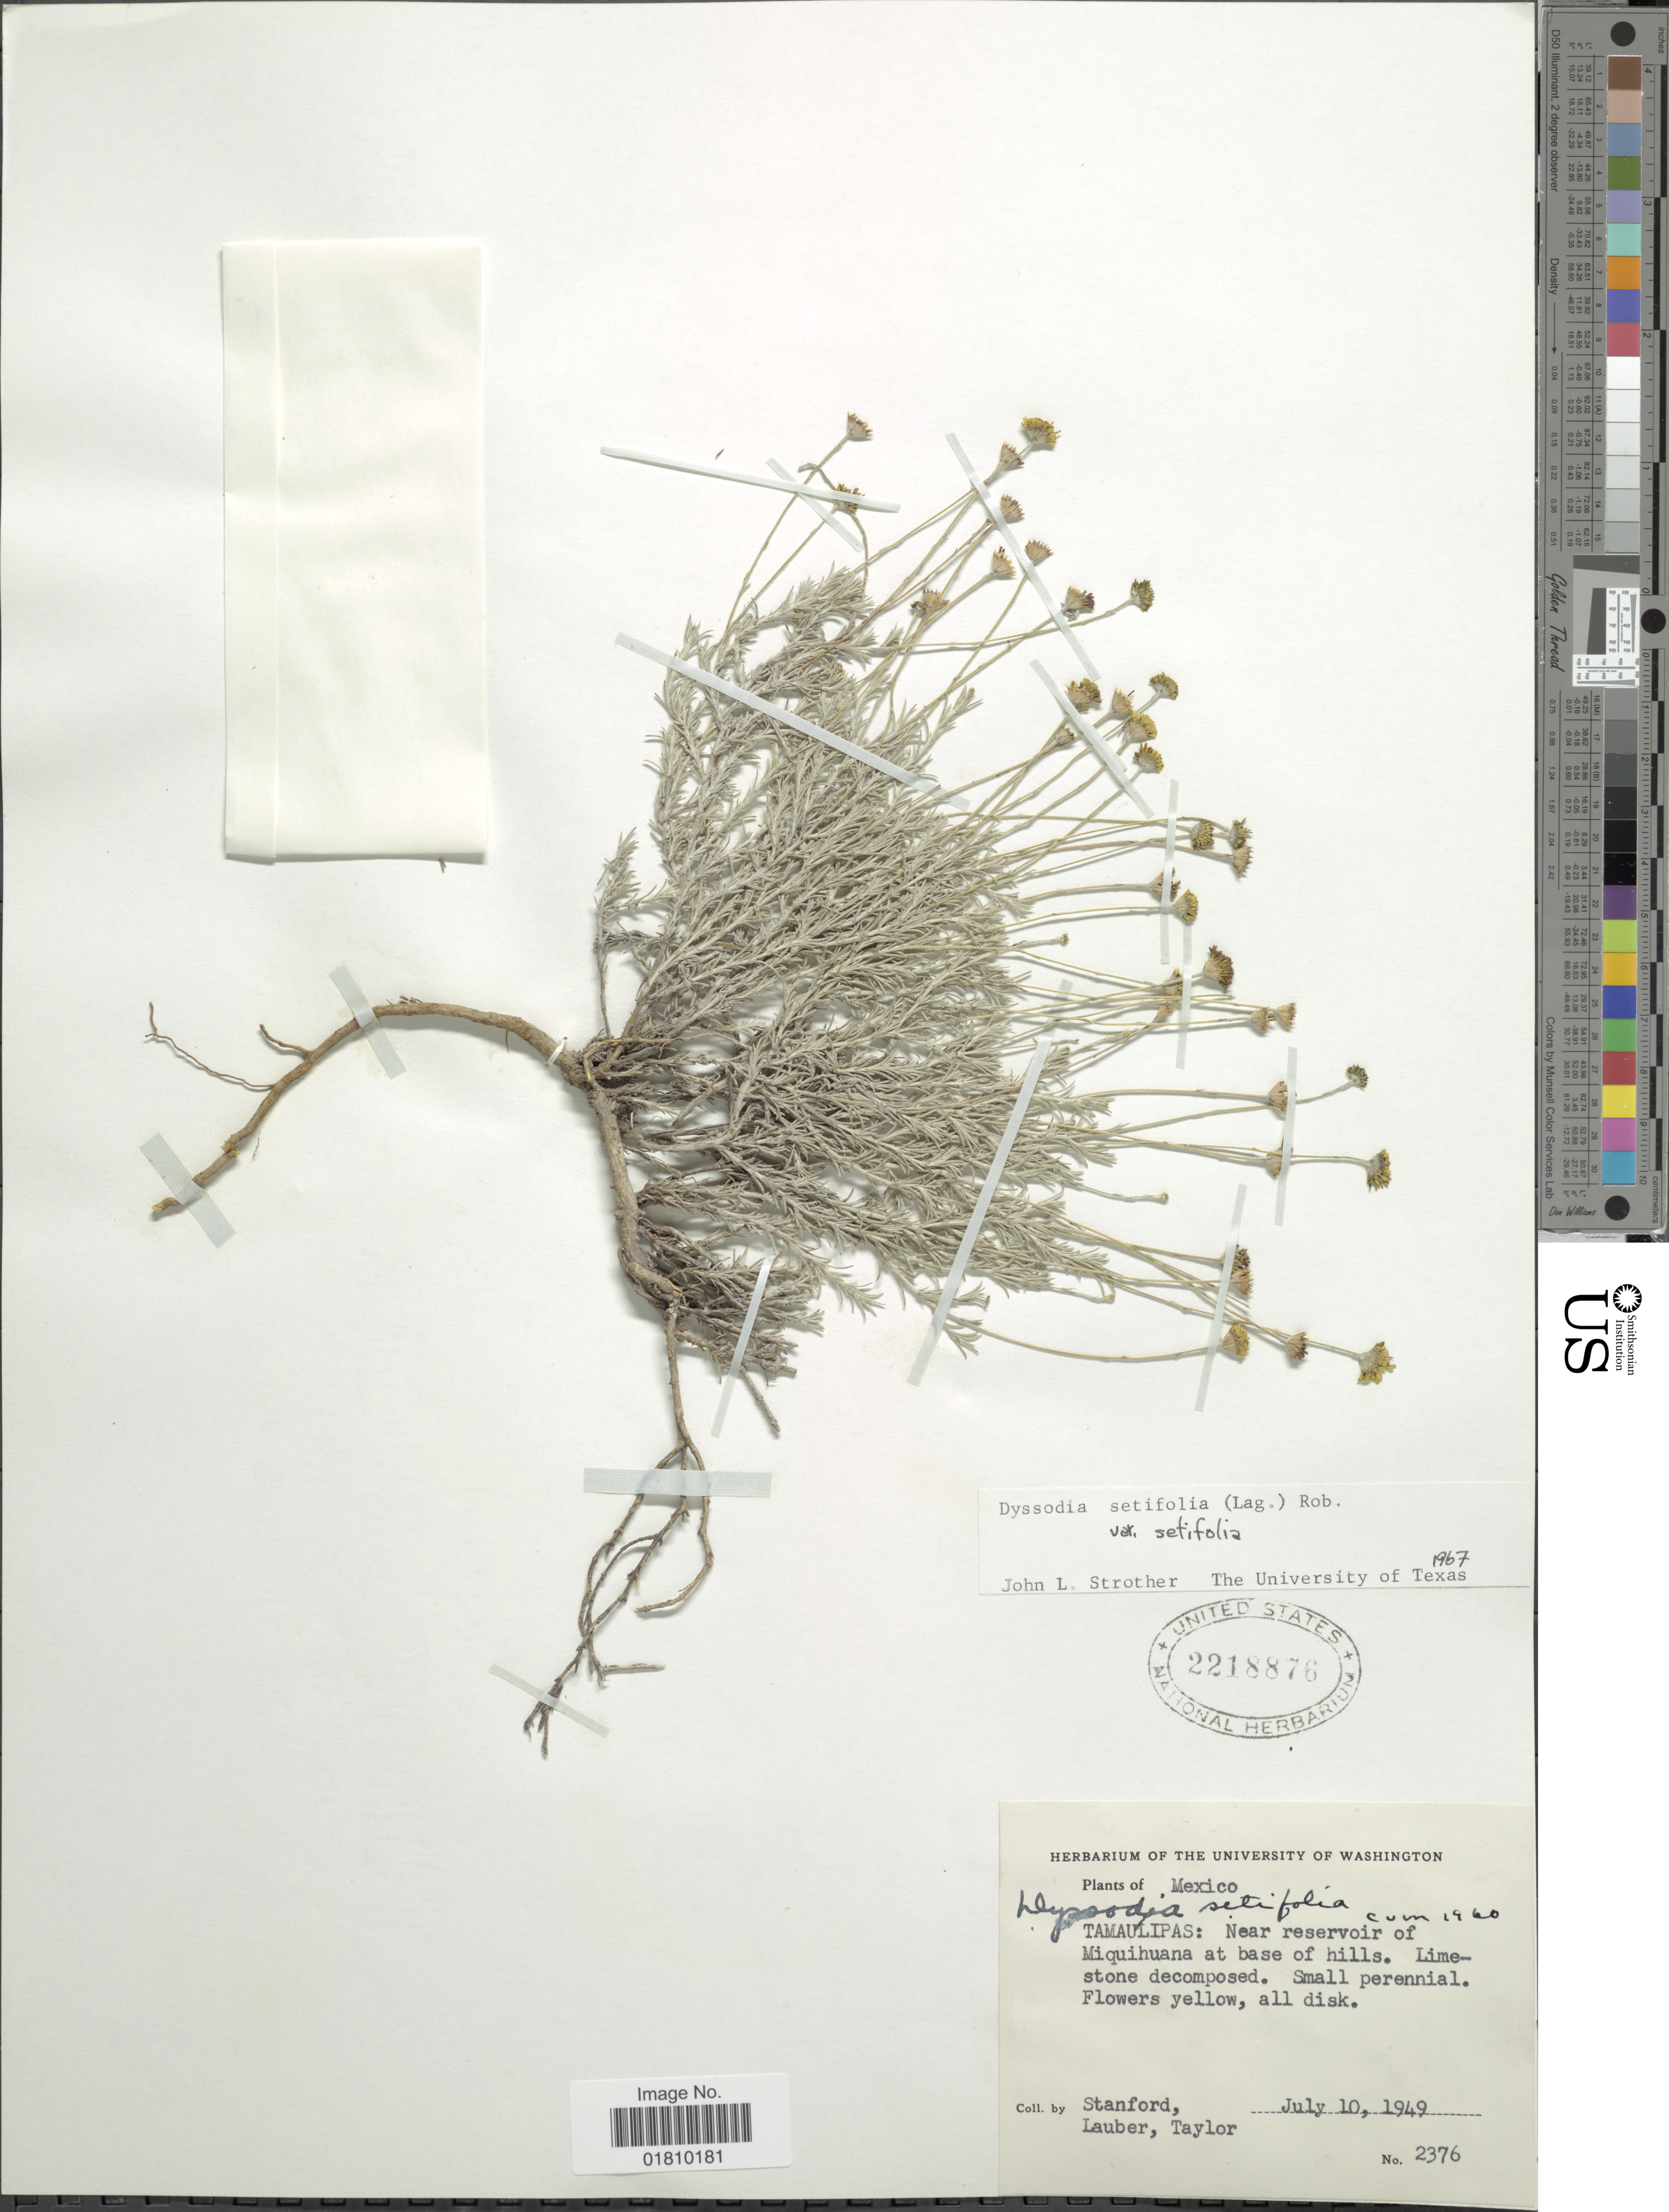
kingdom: Plantae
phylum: Tracheophyta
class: Magnoliopsida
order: Asterales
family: Asteraceae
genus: Thymophylla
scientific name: Thymophylla setifolia var. setifolia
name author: Lag.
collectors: -. Stanford, Lauber, -- & -. Taylor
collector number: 2376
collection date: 1949-07-10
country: Mexico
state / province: Tamaulipas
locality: Near reservoir of Miquihuana at base of hills, Limestone decomposed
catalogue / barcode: US 2218876